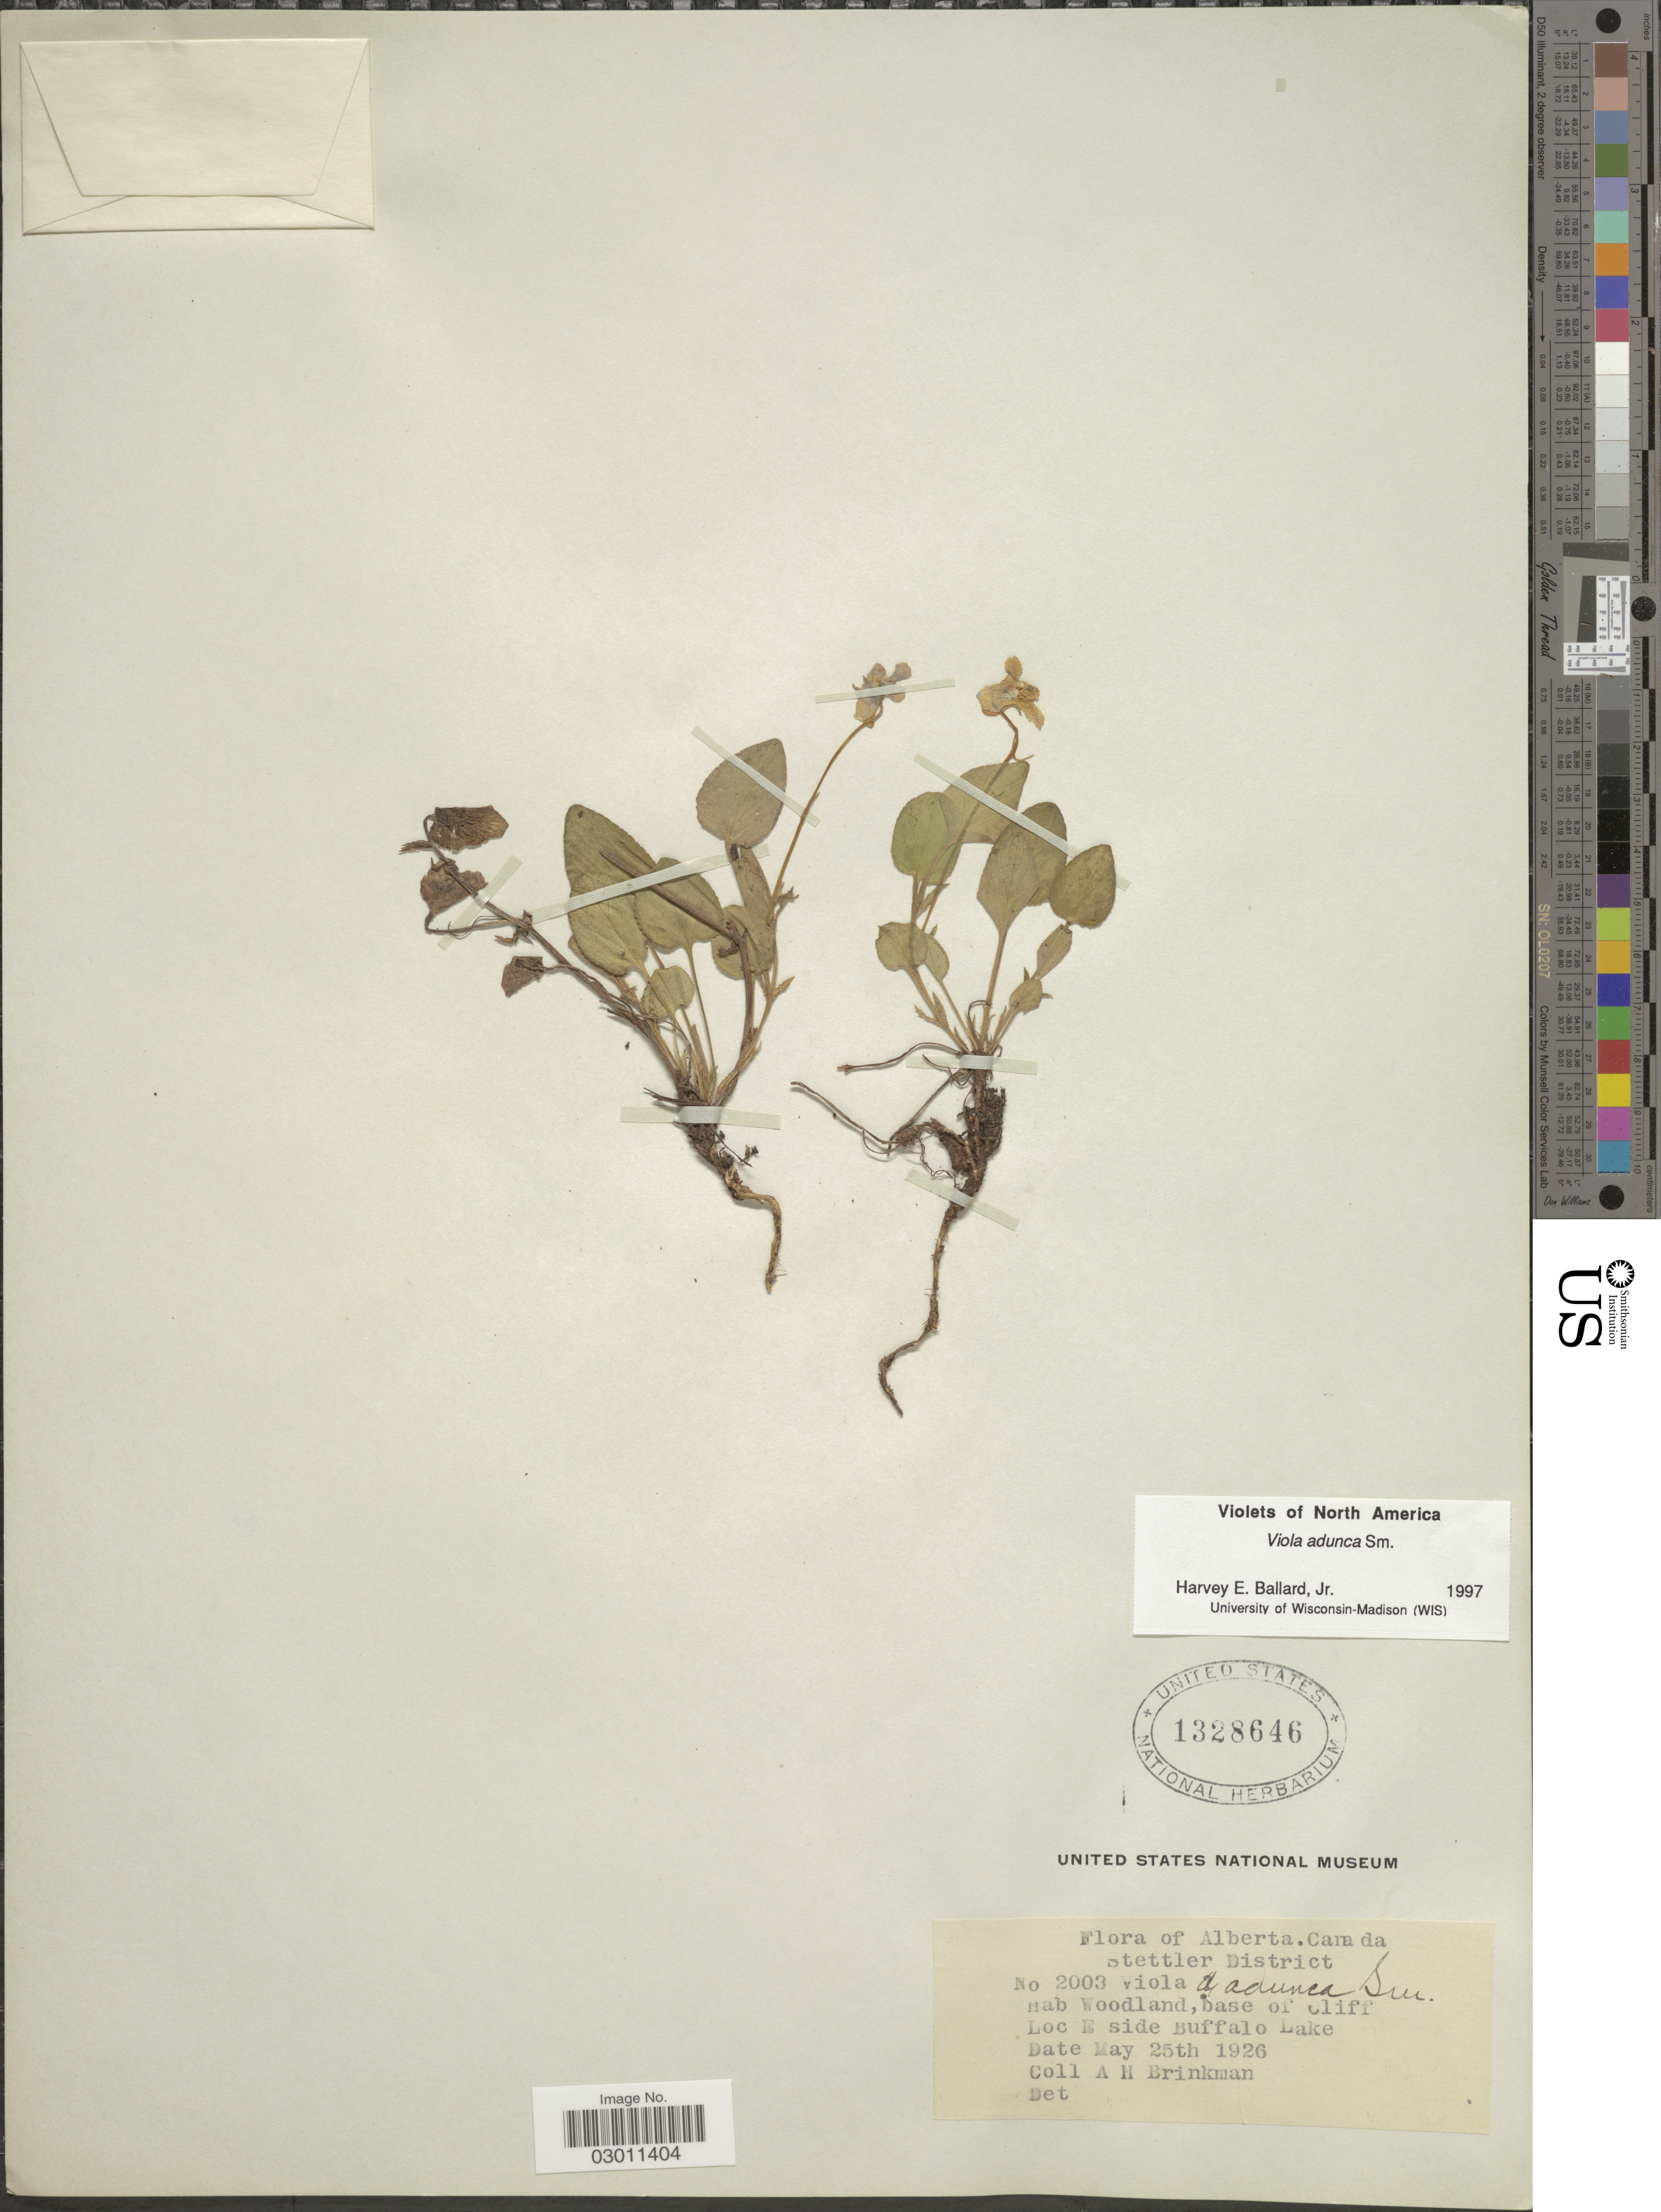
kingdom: Plantae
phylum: Tracheophyta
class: Magnoliopsida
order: Malpighiales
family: Violaceae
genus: Viola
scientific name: Viola adunca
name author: Sm.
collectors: A. Brinkman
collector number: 2003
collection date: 1926-05-25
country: Canada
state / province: Alberta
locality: Stettler District, Woodland, base of cliff, E side Buffalo Lake.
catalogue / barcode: US 1328646